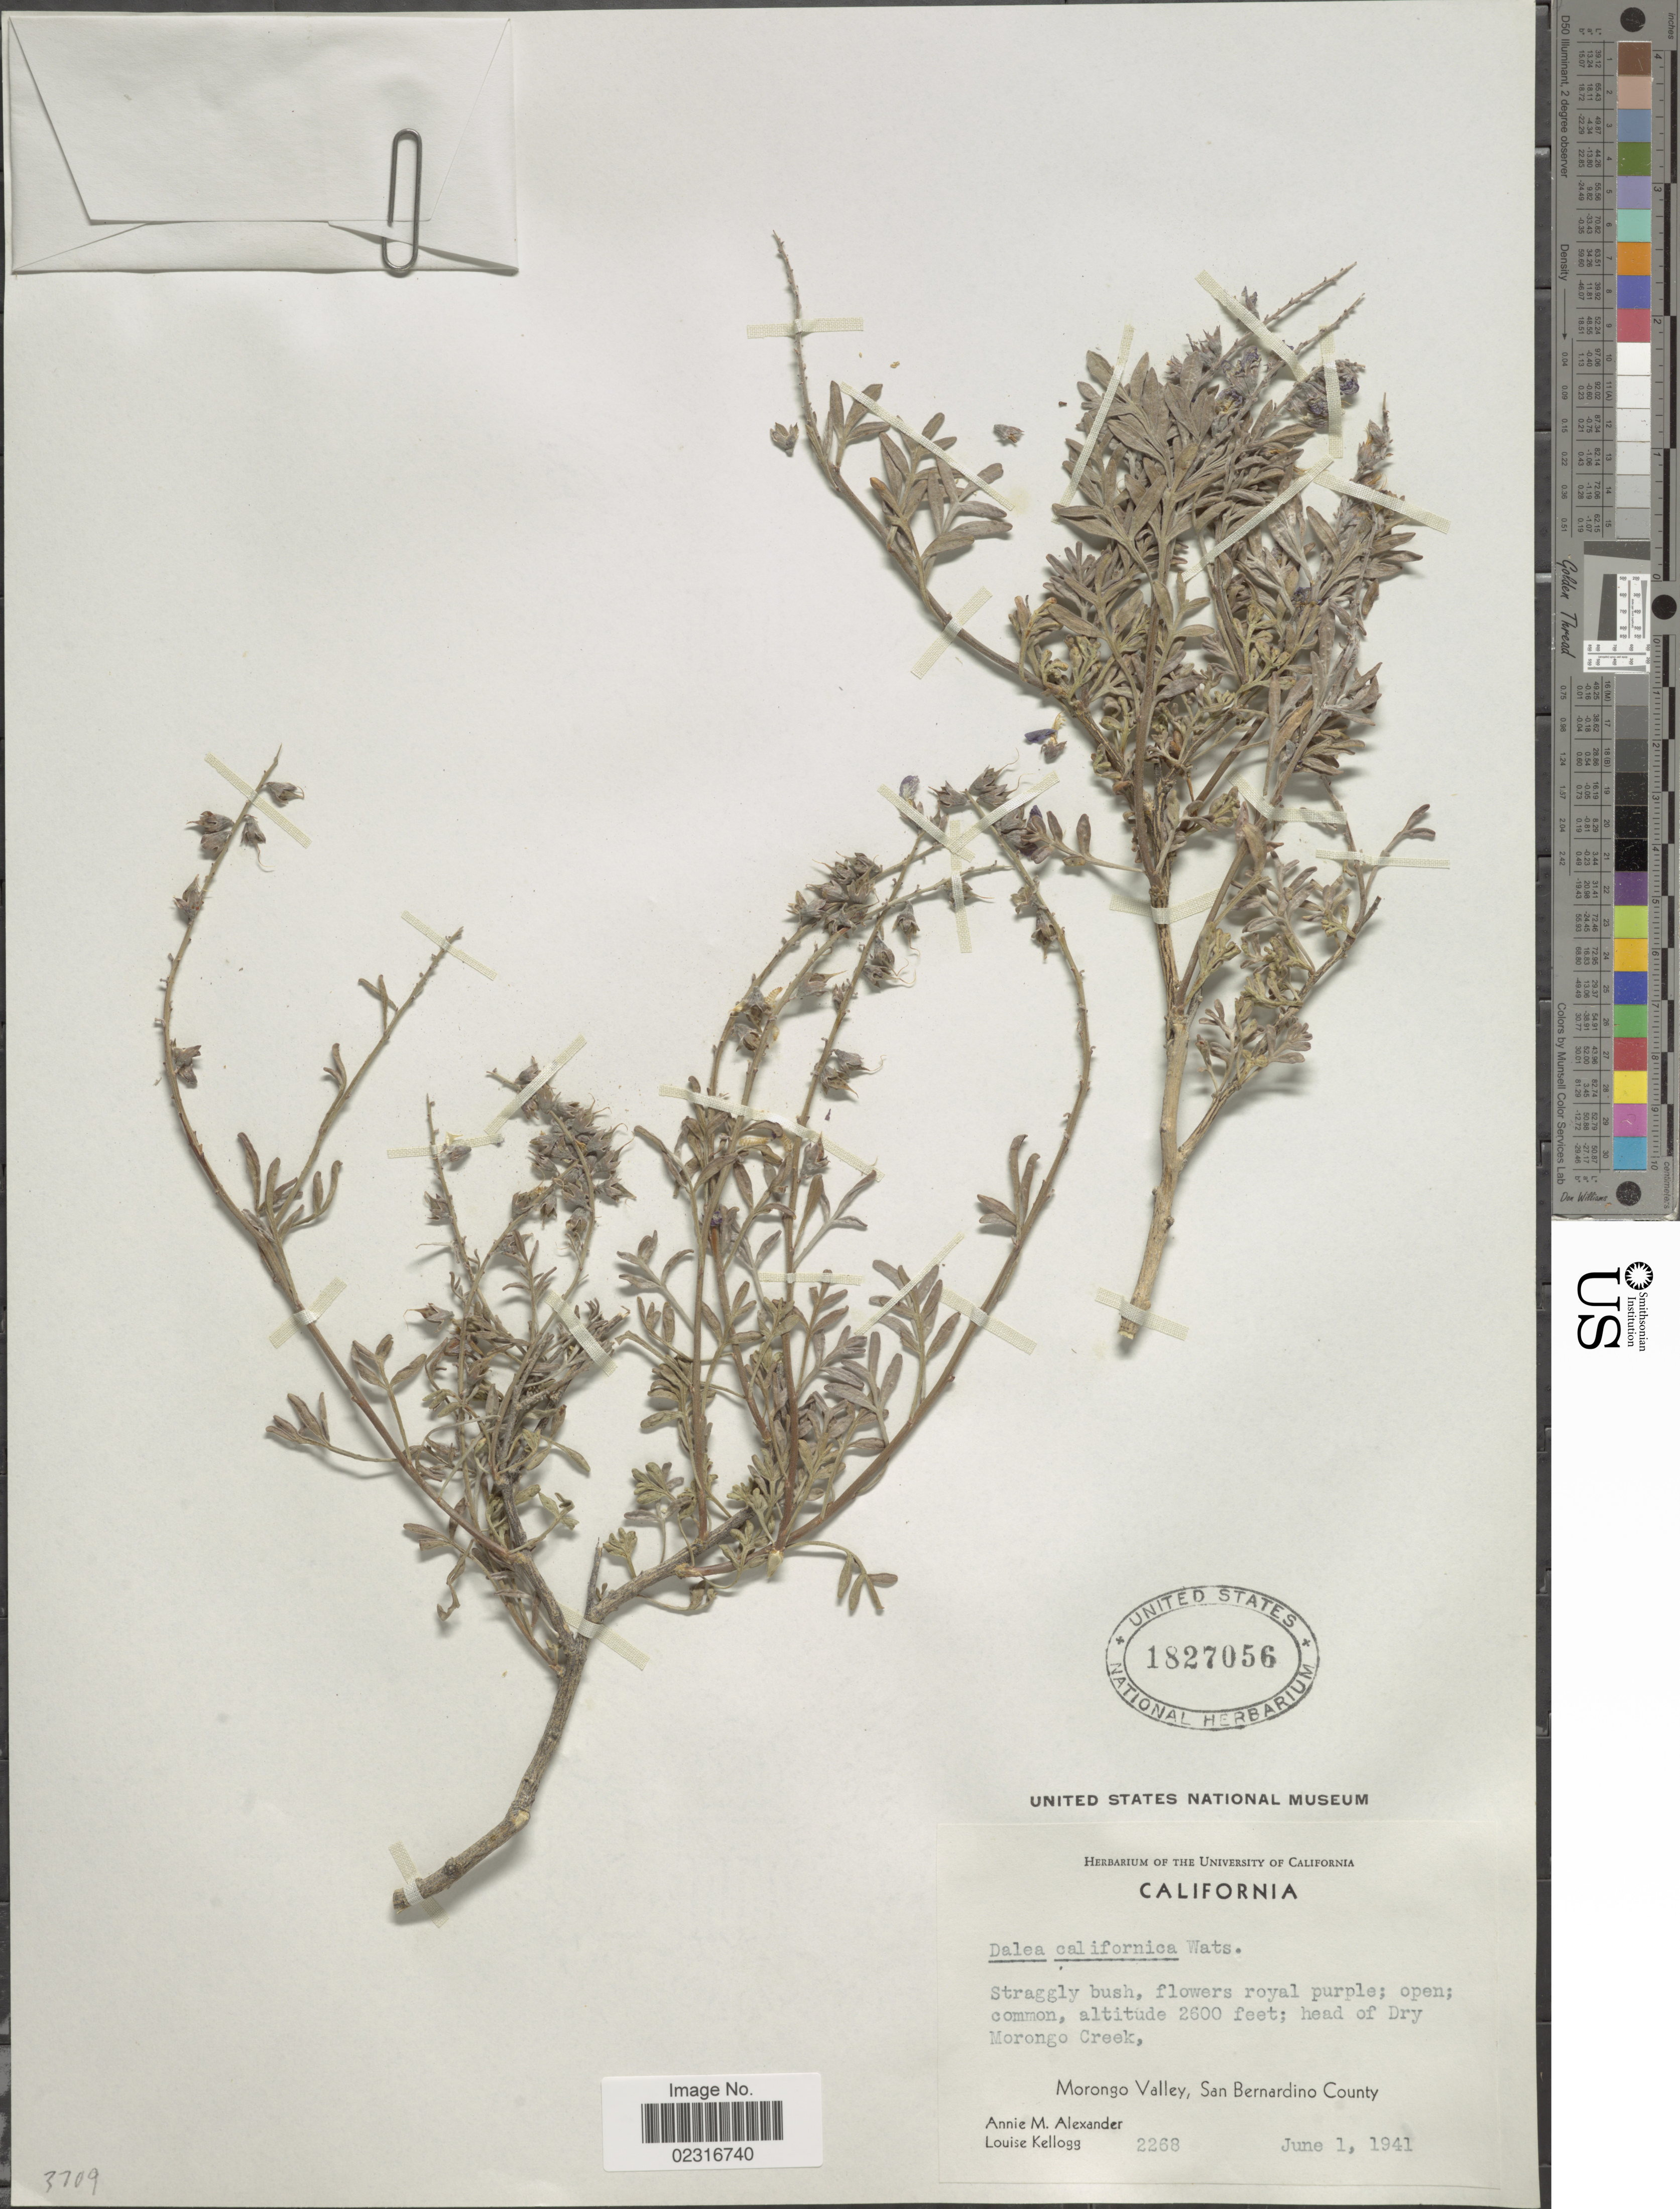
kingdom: Plantae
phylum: Tracheophyta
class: Magnoliopsida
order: Fabales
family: Fabaceae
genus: Dalea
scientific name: Dalea californica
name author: S. Watson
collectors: A. M. Alexander & L. Kellogg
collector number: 2268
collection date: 1941-06-01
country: United States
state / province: California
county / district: San Bernardino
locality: Head of Dry Morongo Creek. Morongo Valley, San Bernardino County.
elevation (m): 792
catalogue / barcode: US 1827056